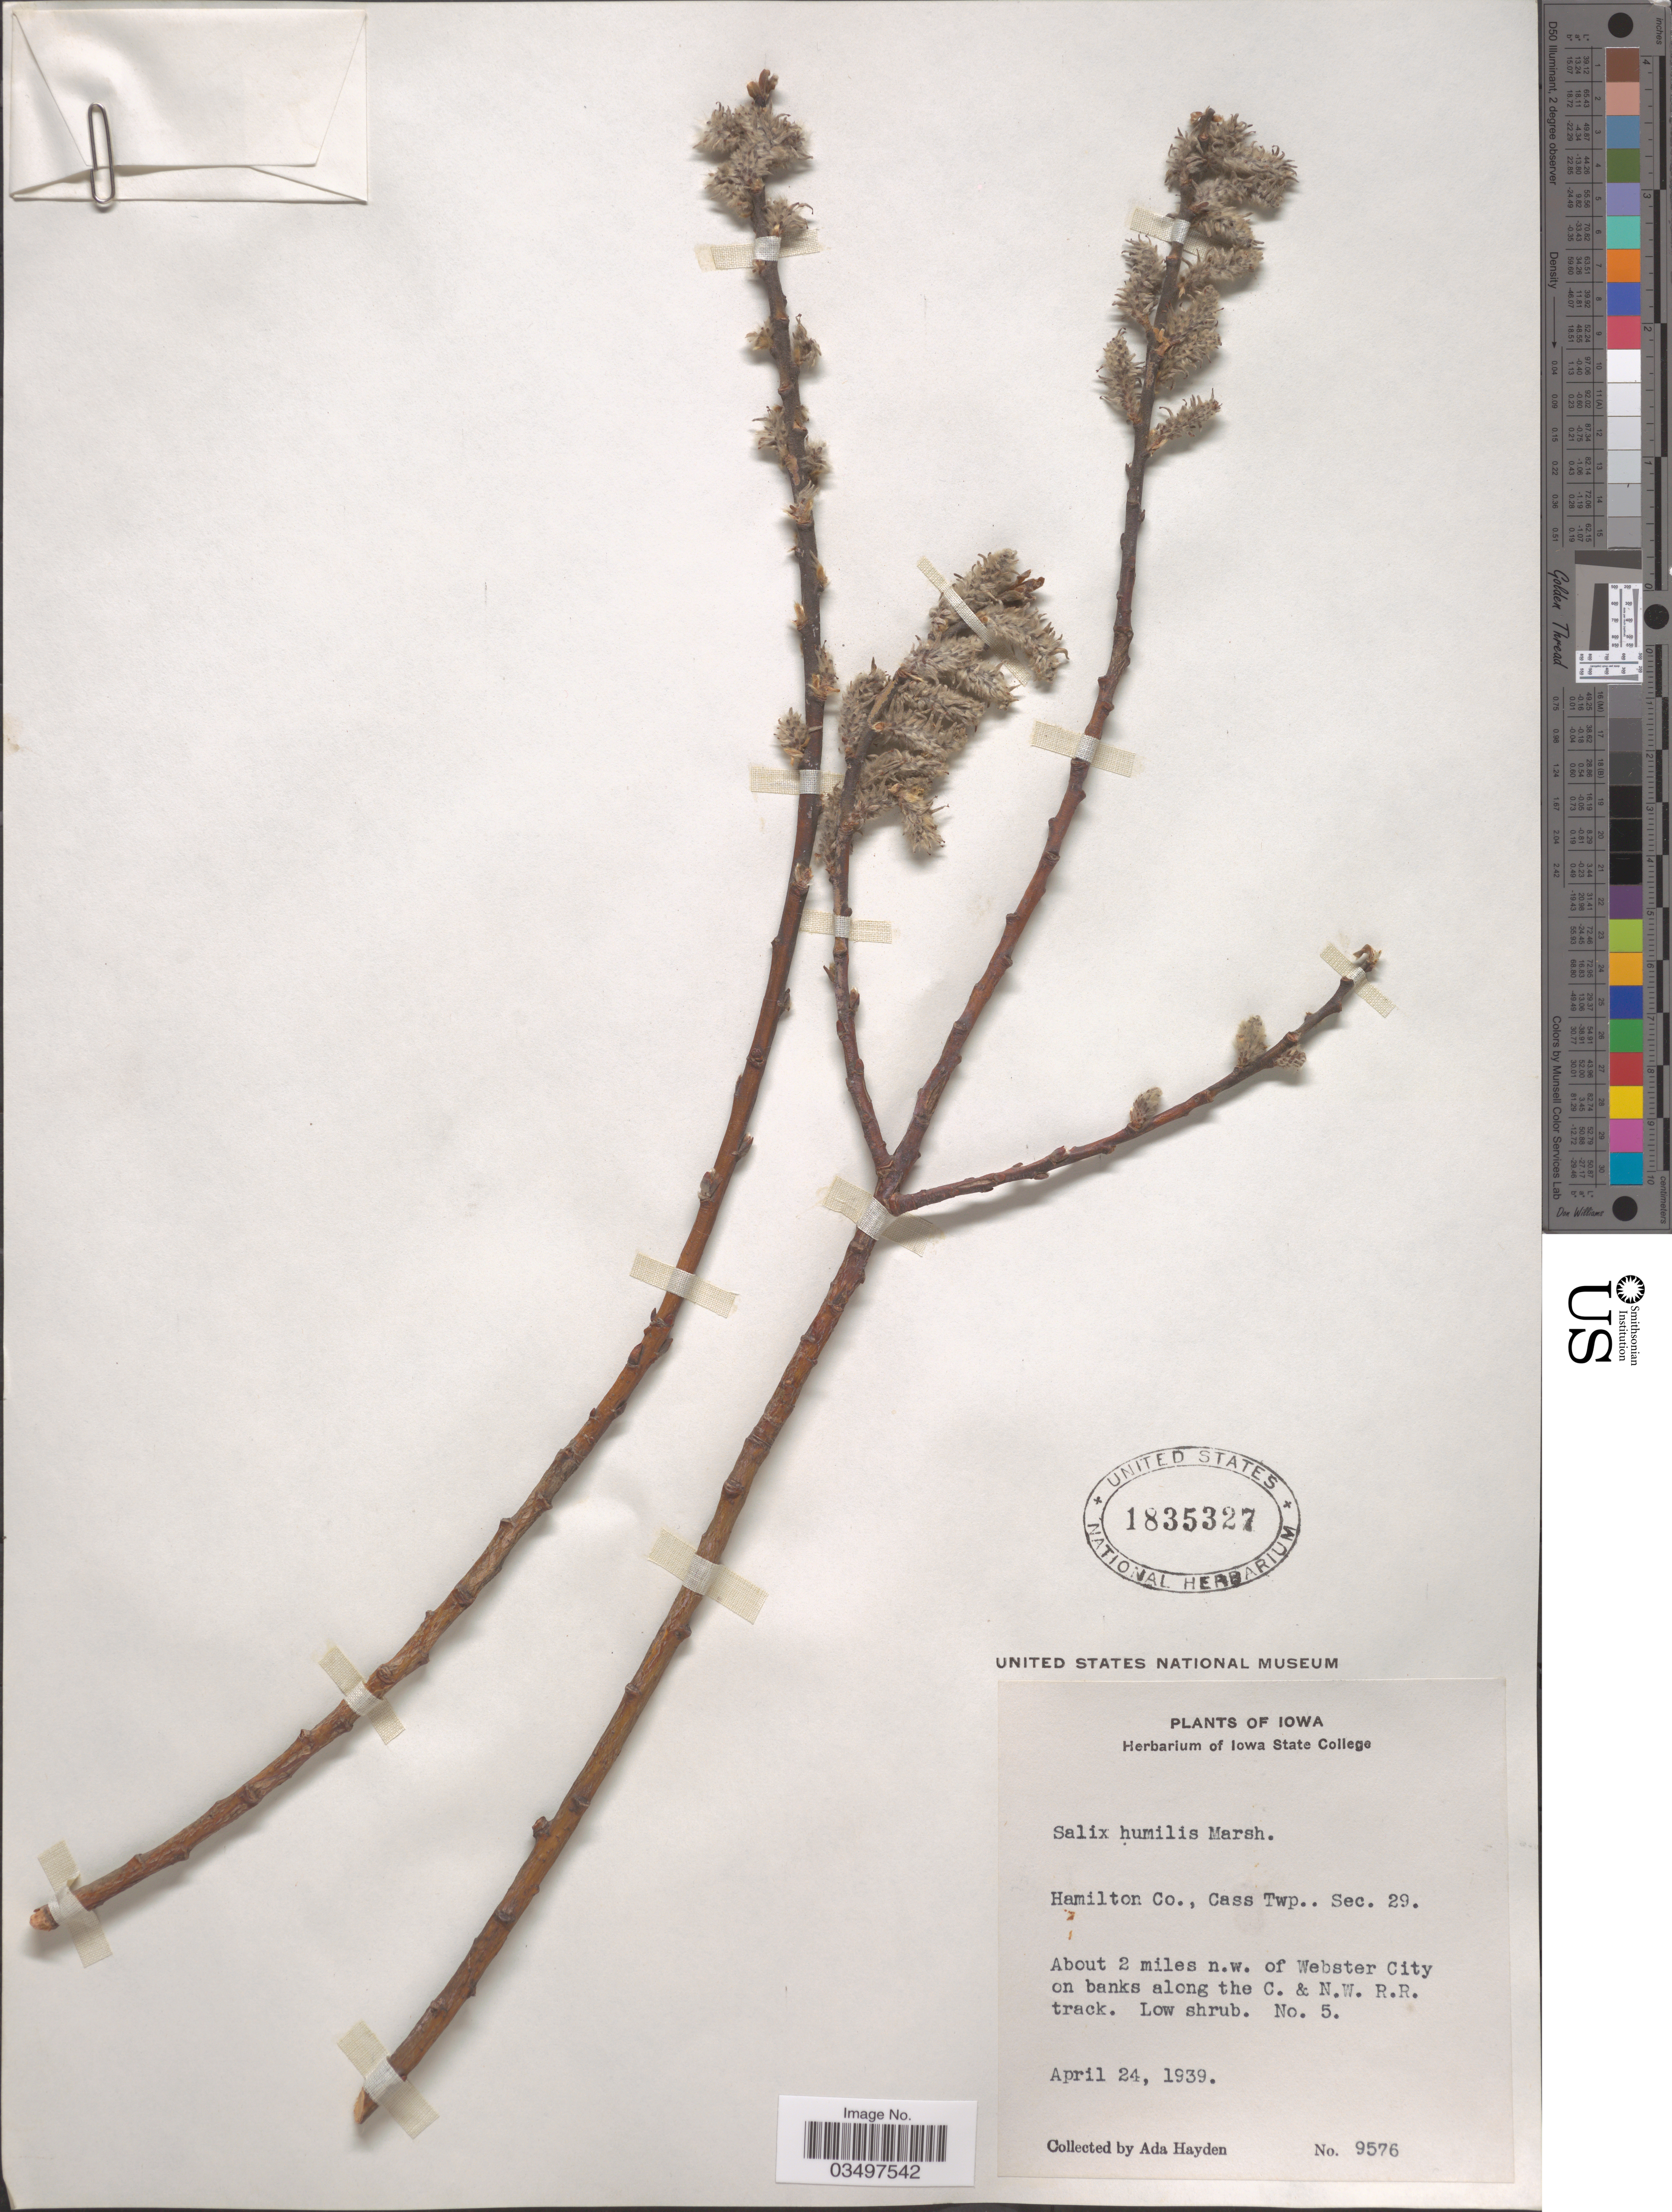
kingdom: Plantae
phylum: Tracheophyta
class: Magnoliopsida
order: Malpighiales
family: Salicaceae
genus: Salix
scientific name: Salix humilis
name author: Marshall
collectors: Ada Hayden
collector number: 9576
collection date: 1939-04-24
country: United States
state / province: Iowa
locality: Hamilton Co., Cass Twp.. Sec. 29. About 2 miles n.w. of Webster City on banks along the C. & N.W. R.R. track.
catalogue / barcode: US 1835327